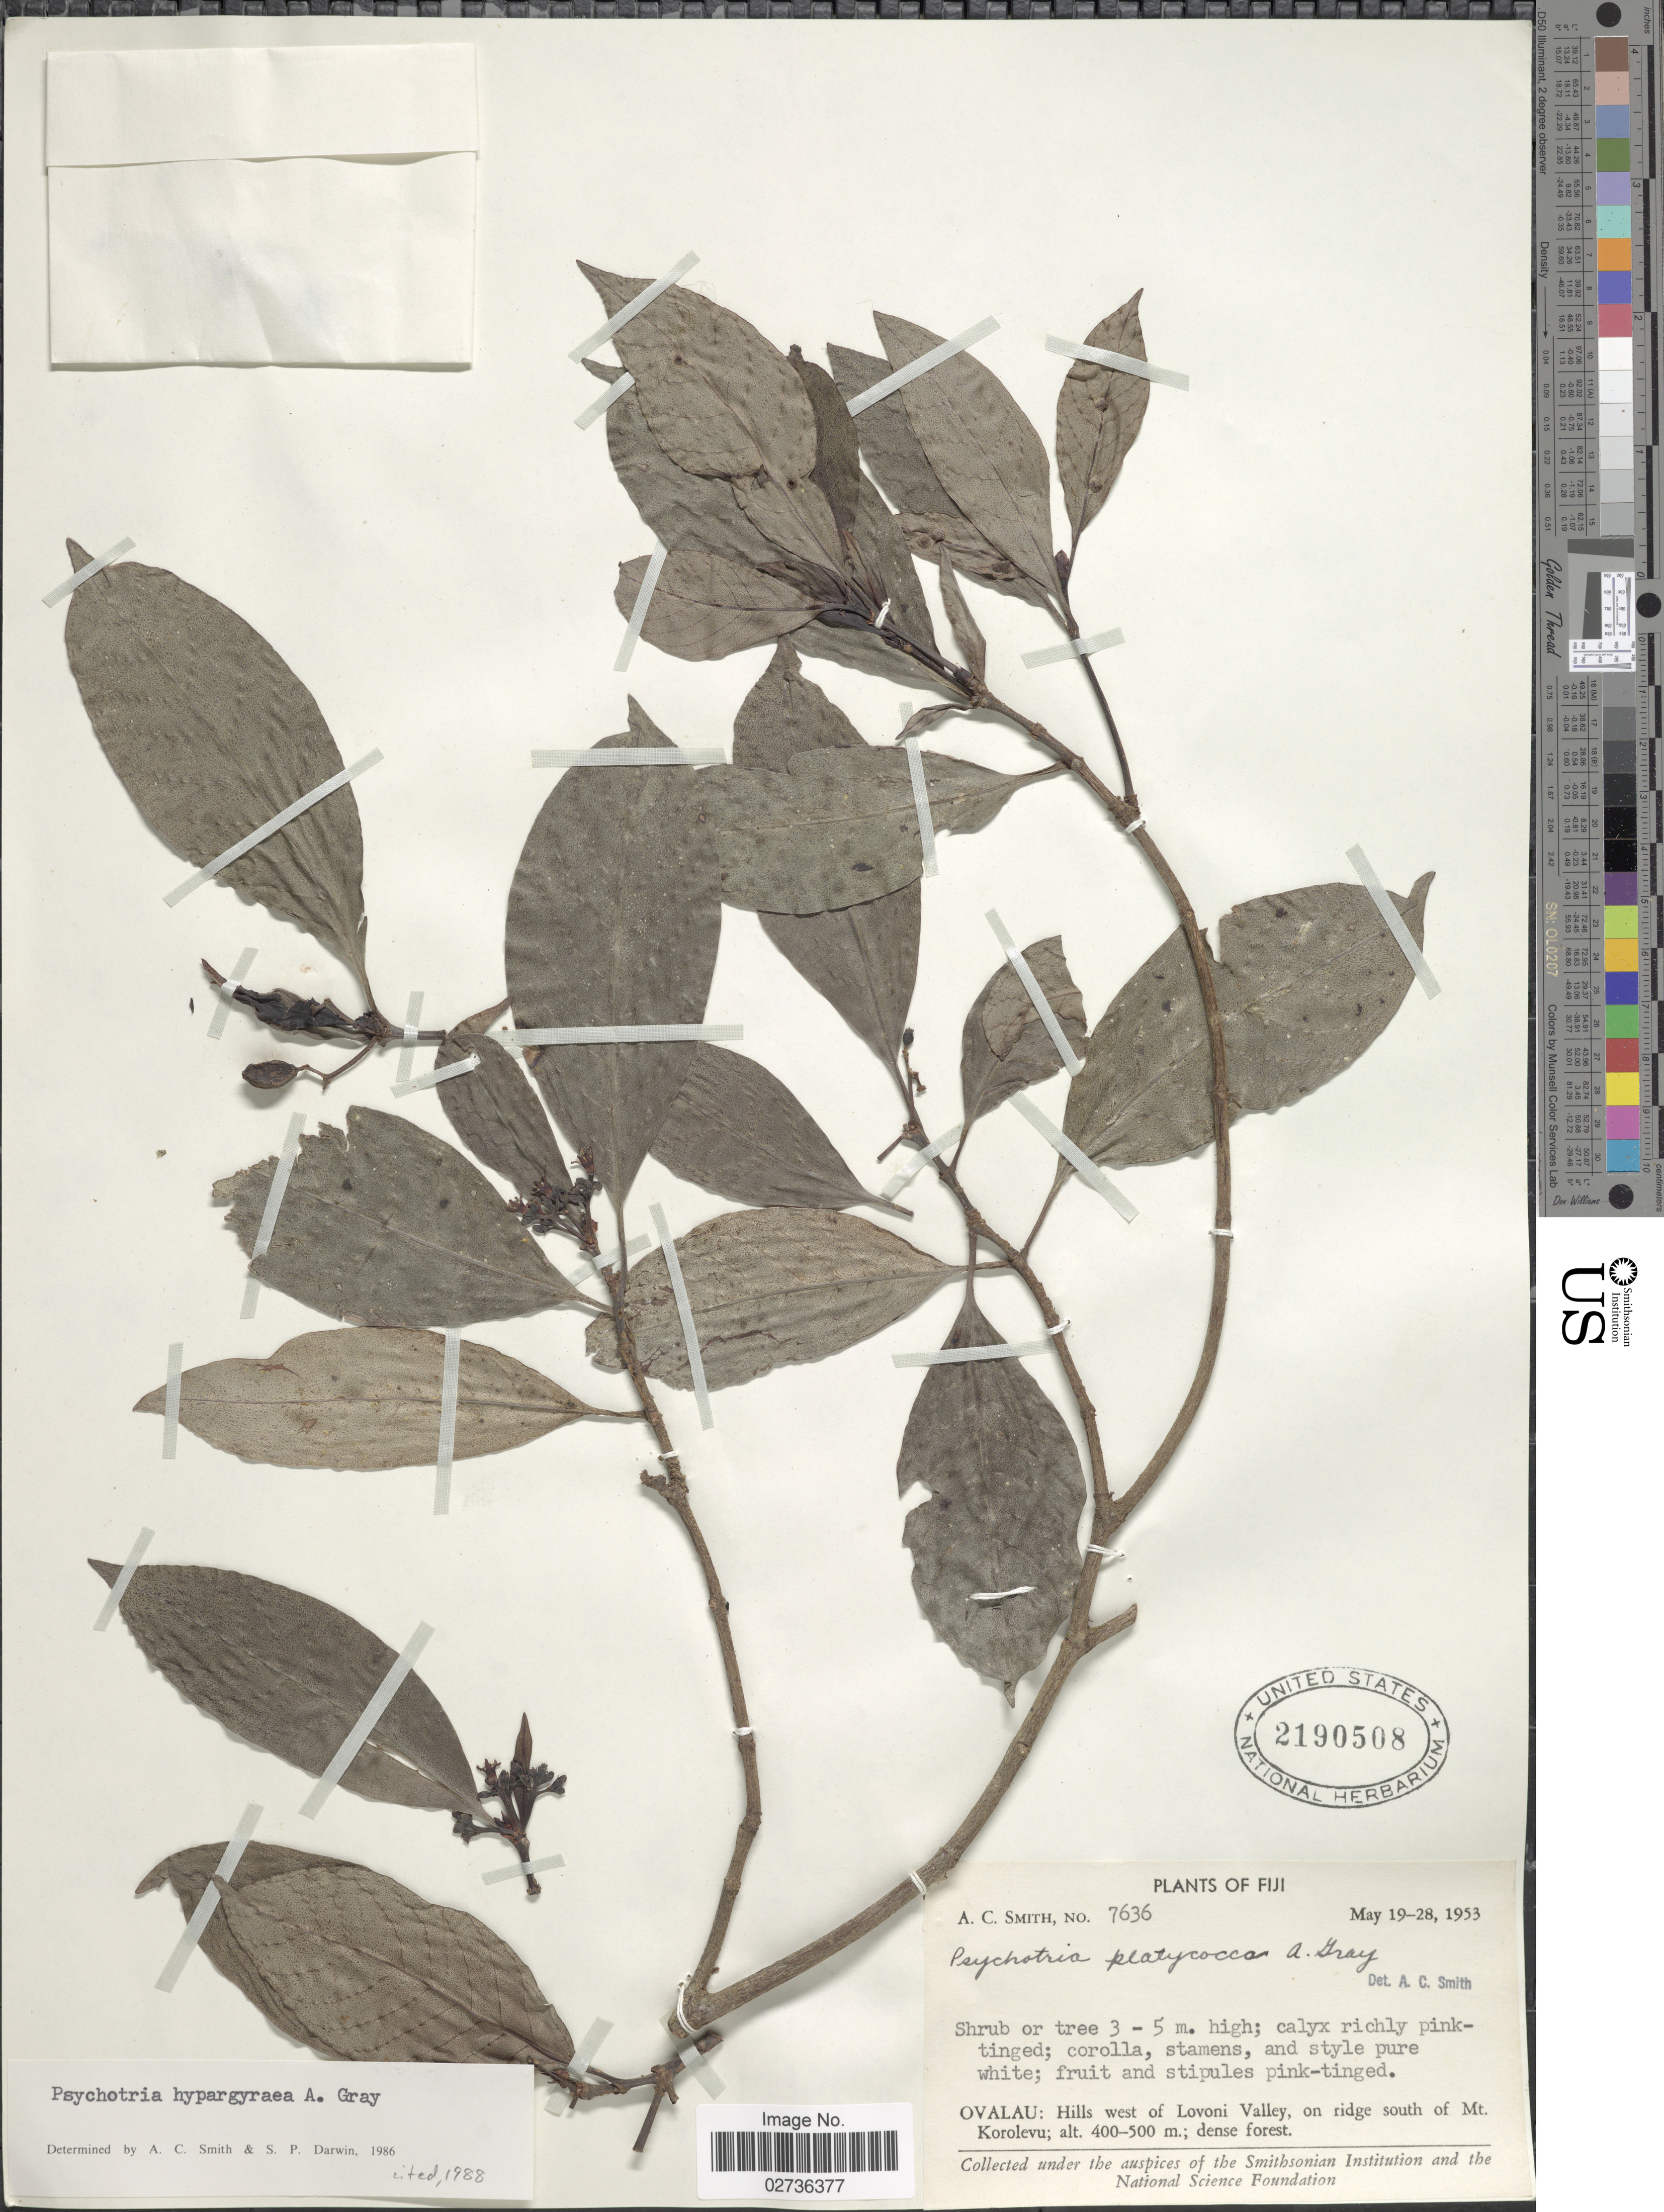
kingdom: Plantae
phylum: Tracheophyta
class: Magnoliopsida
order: Gentianales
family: Rubiaceae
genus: Psychotria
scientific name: Psychotria hypargyraea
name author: A. Gray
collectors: A. C. Smith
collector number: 7636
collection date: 1953-05-19/1953-05-28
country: Fiji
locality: Ovalau: Hills west of Lovoni Valley, on ridge south of Mt. Korolevu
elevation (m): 400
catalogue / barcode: US 2190508